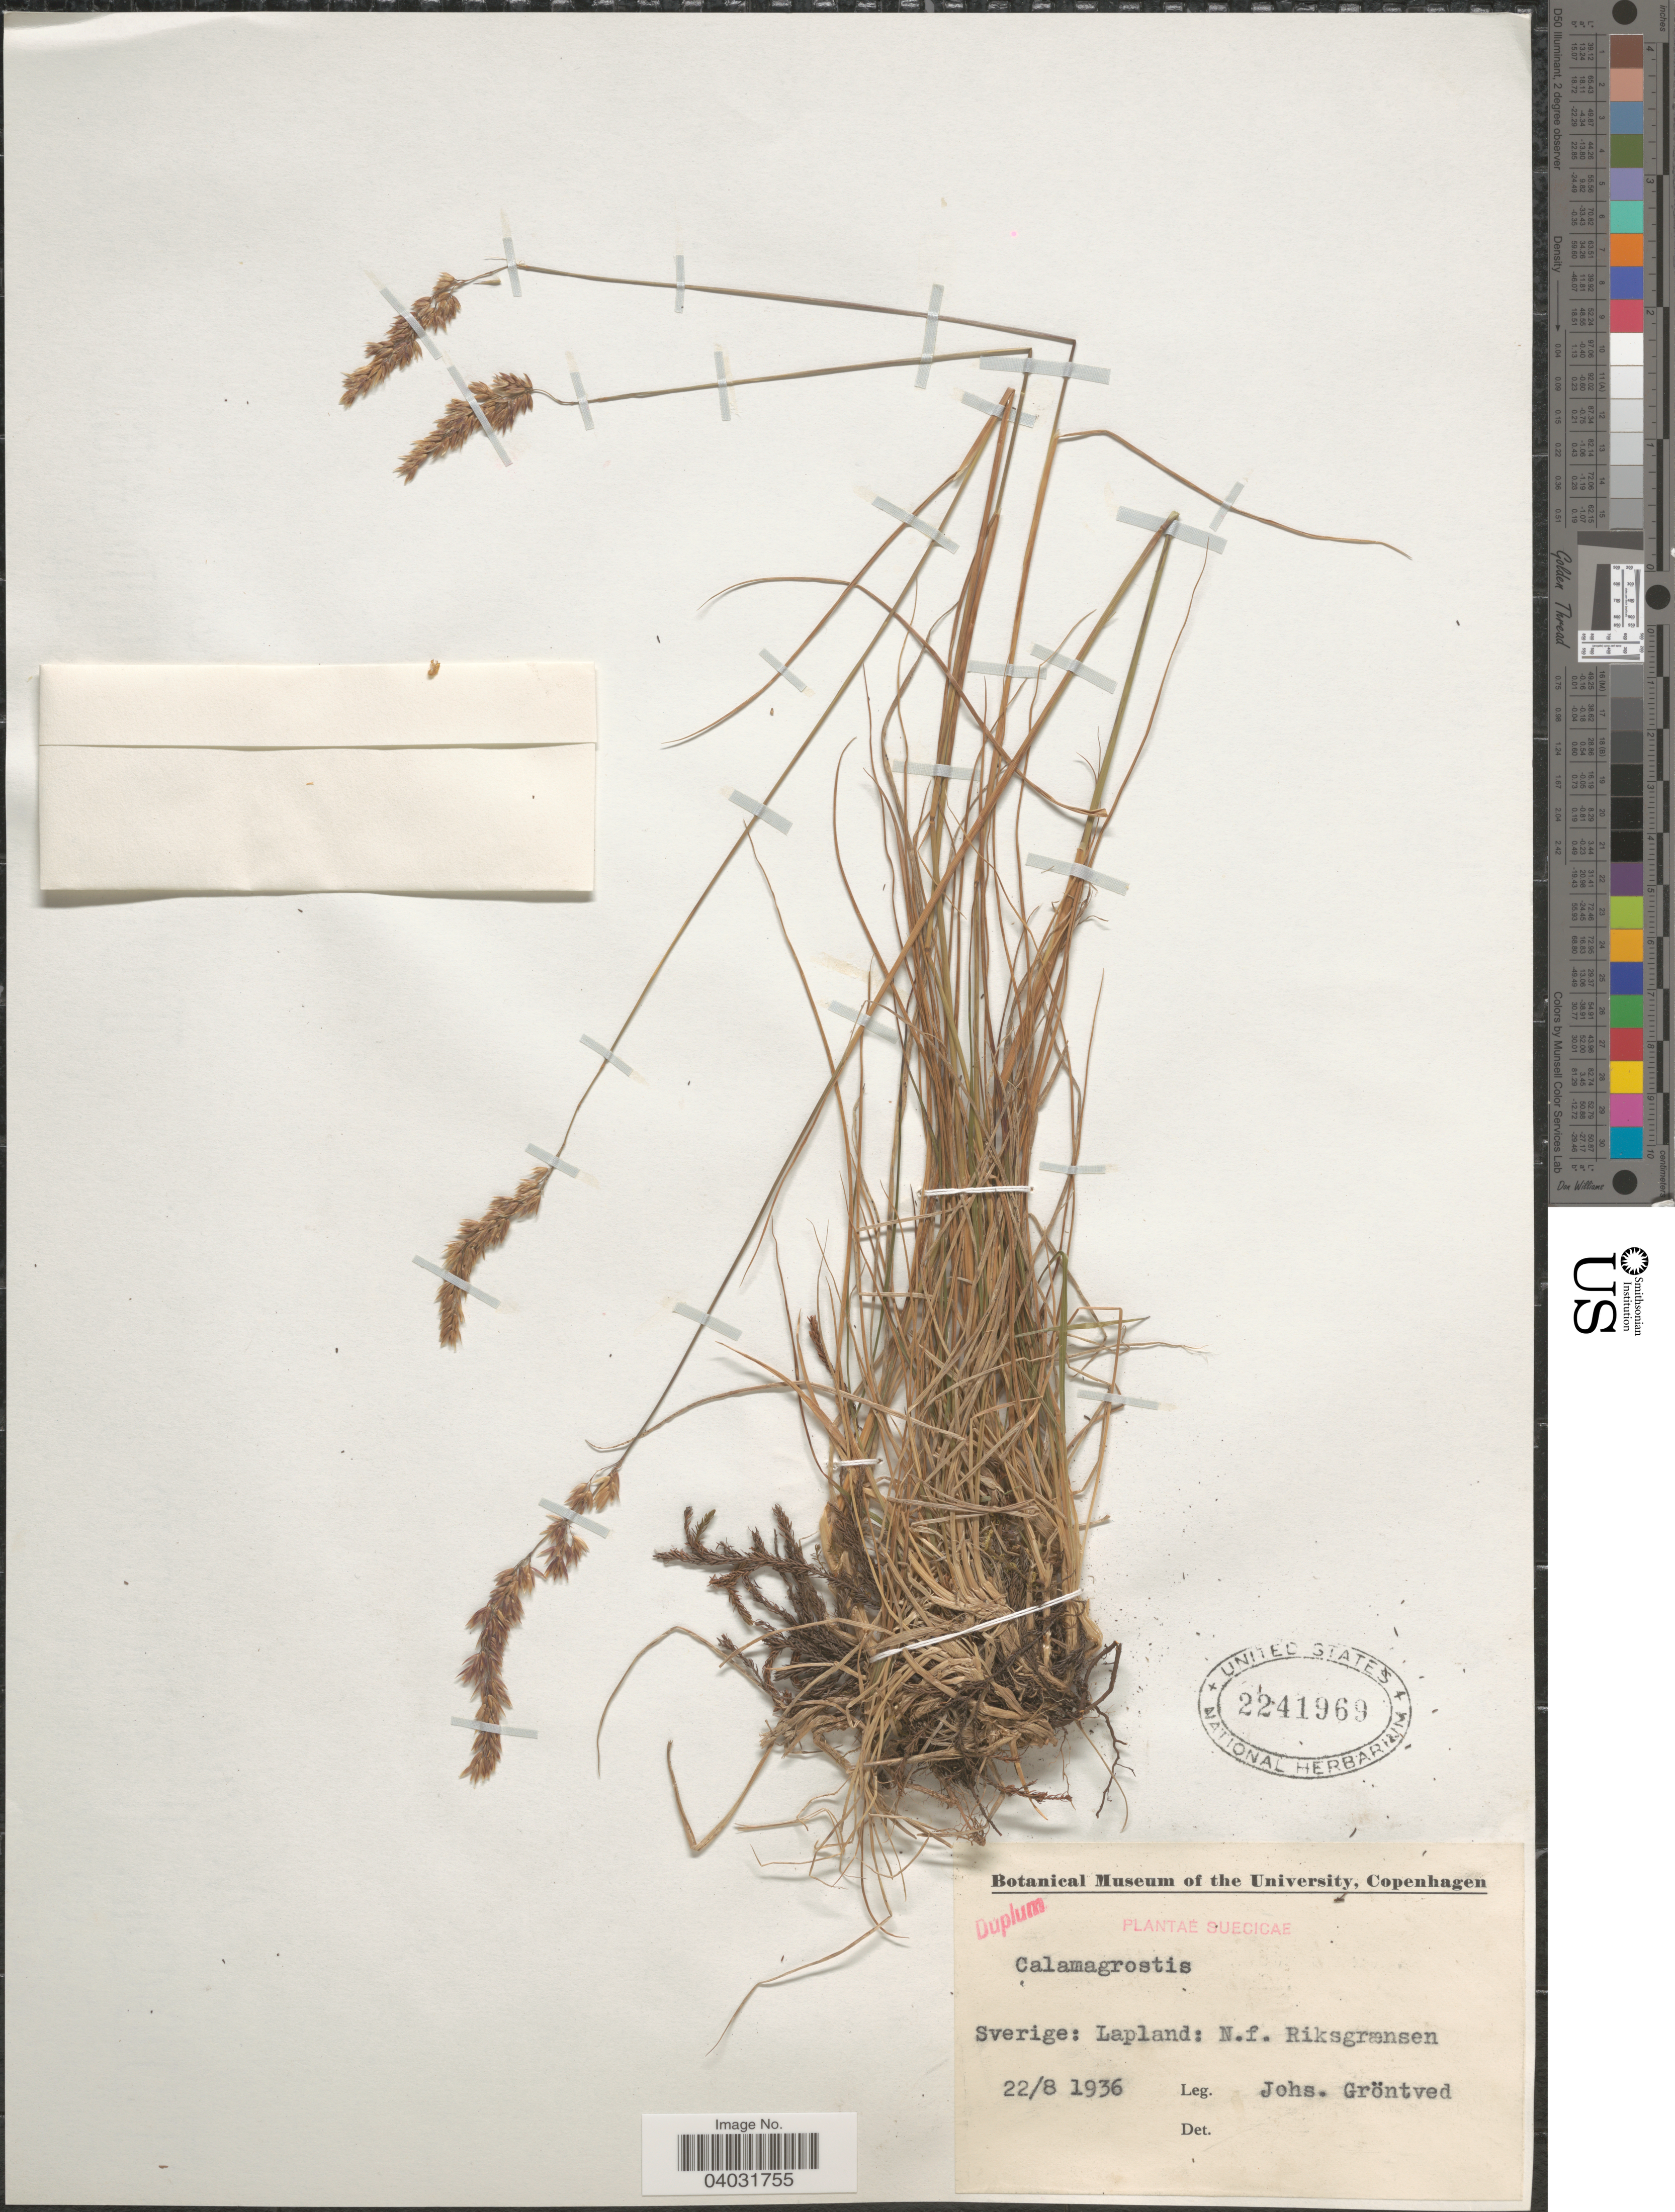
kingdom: Plantae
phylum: Tracheophyta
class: Liliopsida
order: Poales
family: Poaceae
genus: Calamagrostis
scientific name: Calamagrostis sp.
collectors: J. Gröntved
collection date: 1936-08-22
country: Sweden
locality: Sverige: Lapland: N.f. Riksgrænsen.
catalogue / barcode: US 2241969